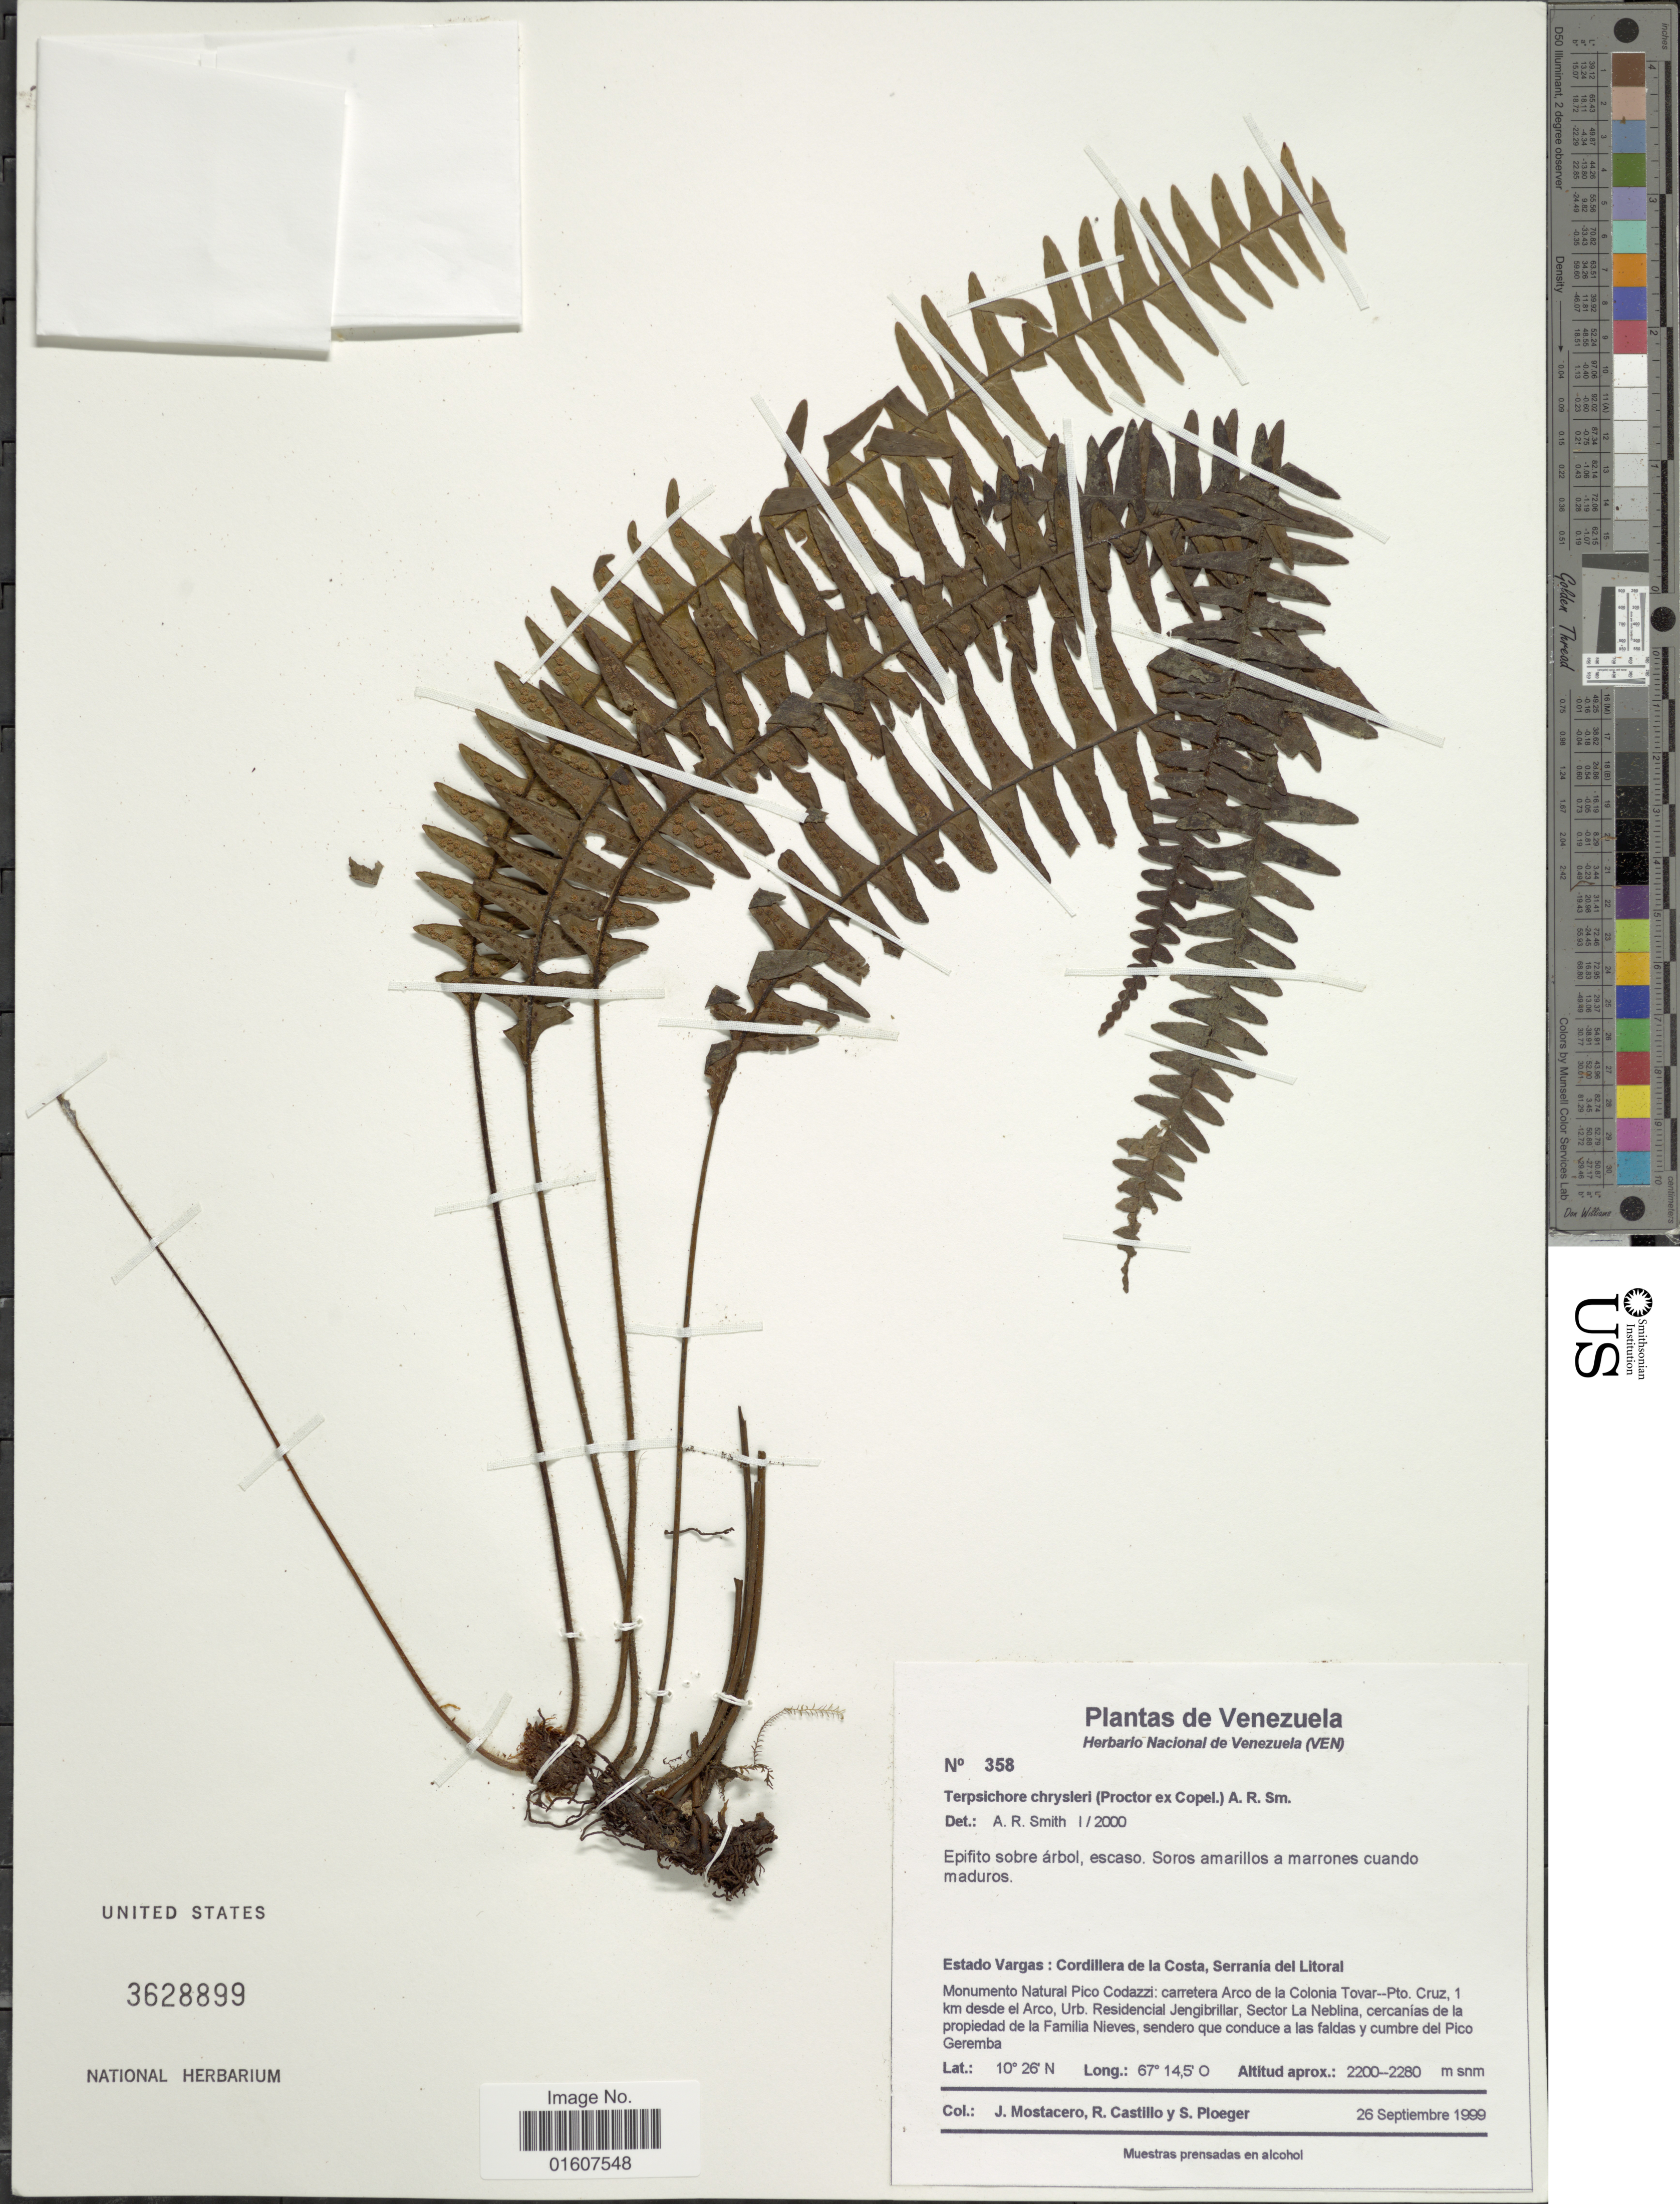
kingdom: Plantae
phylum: Tracheophyta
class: Polypodiopsida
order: Polypodiales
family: Polypodiaceae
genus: Terpsichore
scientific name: Terpsichore chrysleri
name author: (Copel.) A.R. Sm.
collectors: J. Mostacero, R. Castillo & S. Ploeger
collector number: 358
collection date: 1999-09-26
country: Venezuela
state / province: Vargas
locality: Cordillera de la Costa, Serrania del Litoral, Monumento Natural Pico Codazi: carretera Arco de la Colonia Tovar--Pto. Cruz, 1 km dsde el Arco, Urb. Residencial Jengbrillar, Sector La Neblina, cercanias de la propiedad de la Familia Nieves, sendero que conduce a las faldas y cumbre del Pico Geremba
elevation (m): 2200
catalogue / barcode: US 3628899